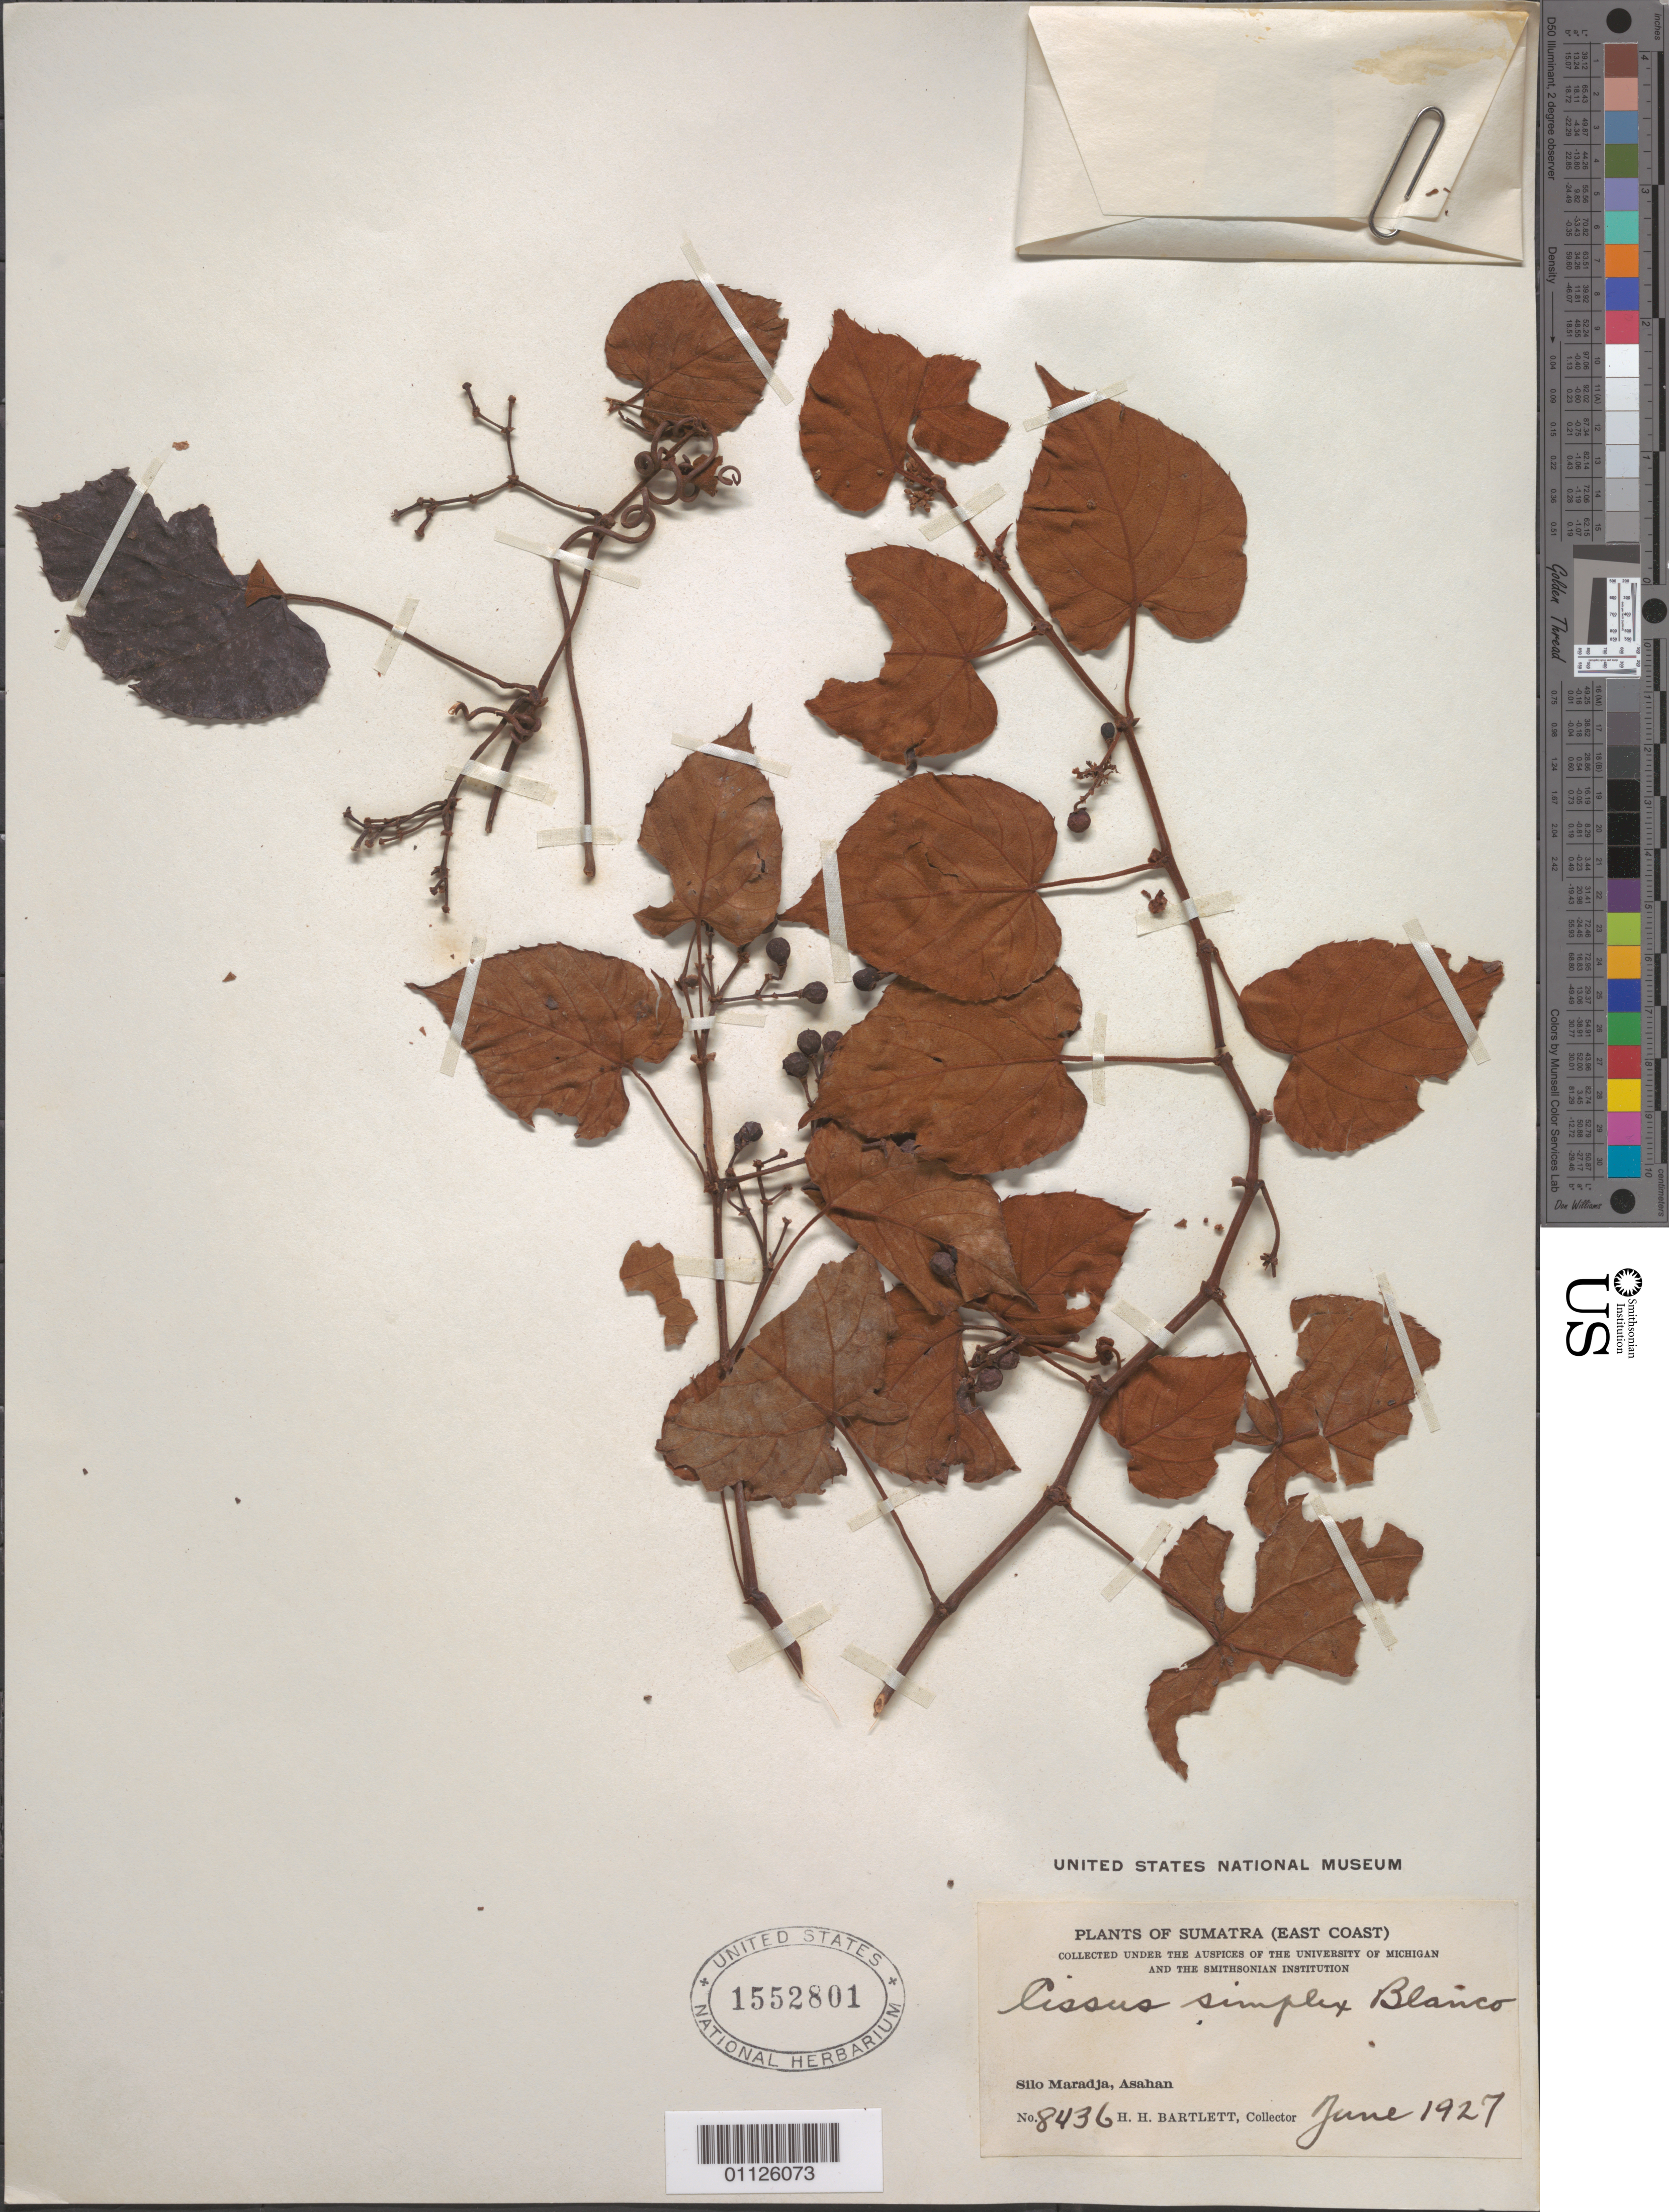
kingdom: Plantae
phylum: Tracheophyta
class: Magnoliopsida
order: Vitales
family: Vitaceae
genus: Cissus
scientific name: Cissus simplex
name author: Blanco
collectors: H. H. Bartlett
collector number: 8436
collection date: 1927-06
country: Indonesia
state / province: Sumatra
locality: E Coast. Silo Maradjan, Asahan.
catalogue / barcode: US 1552801